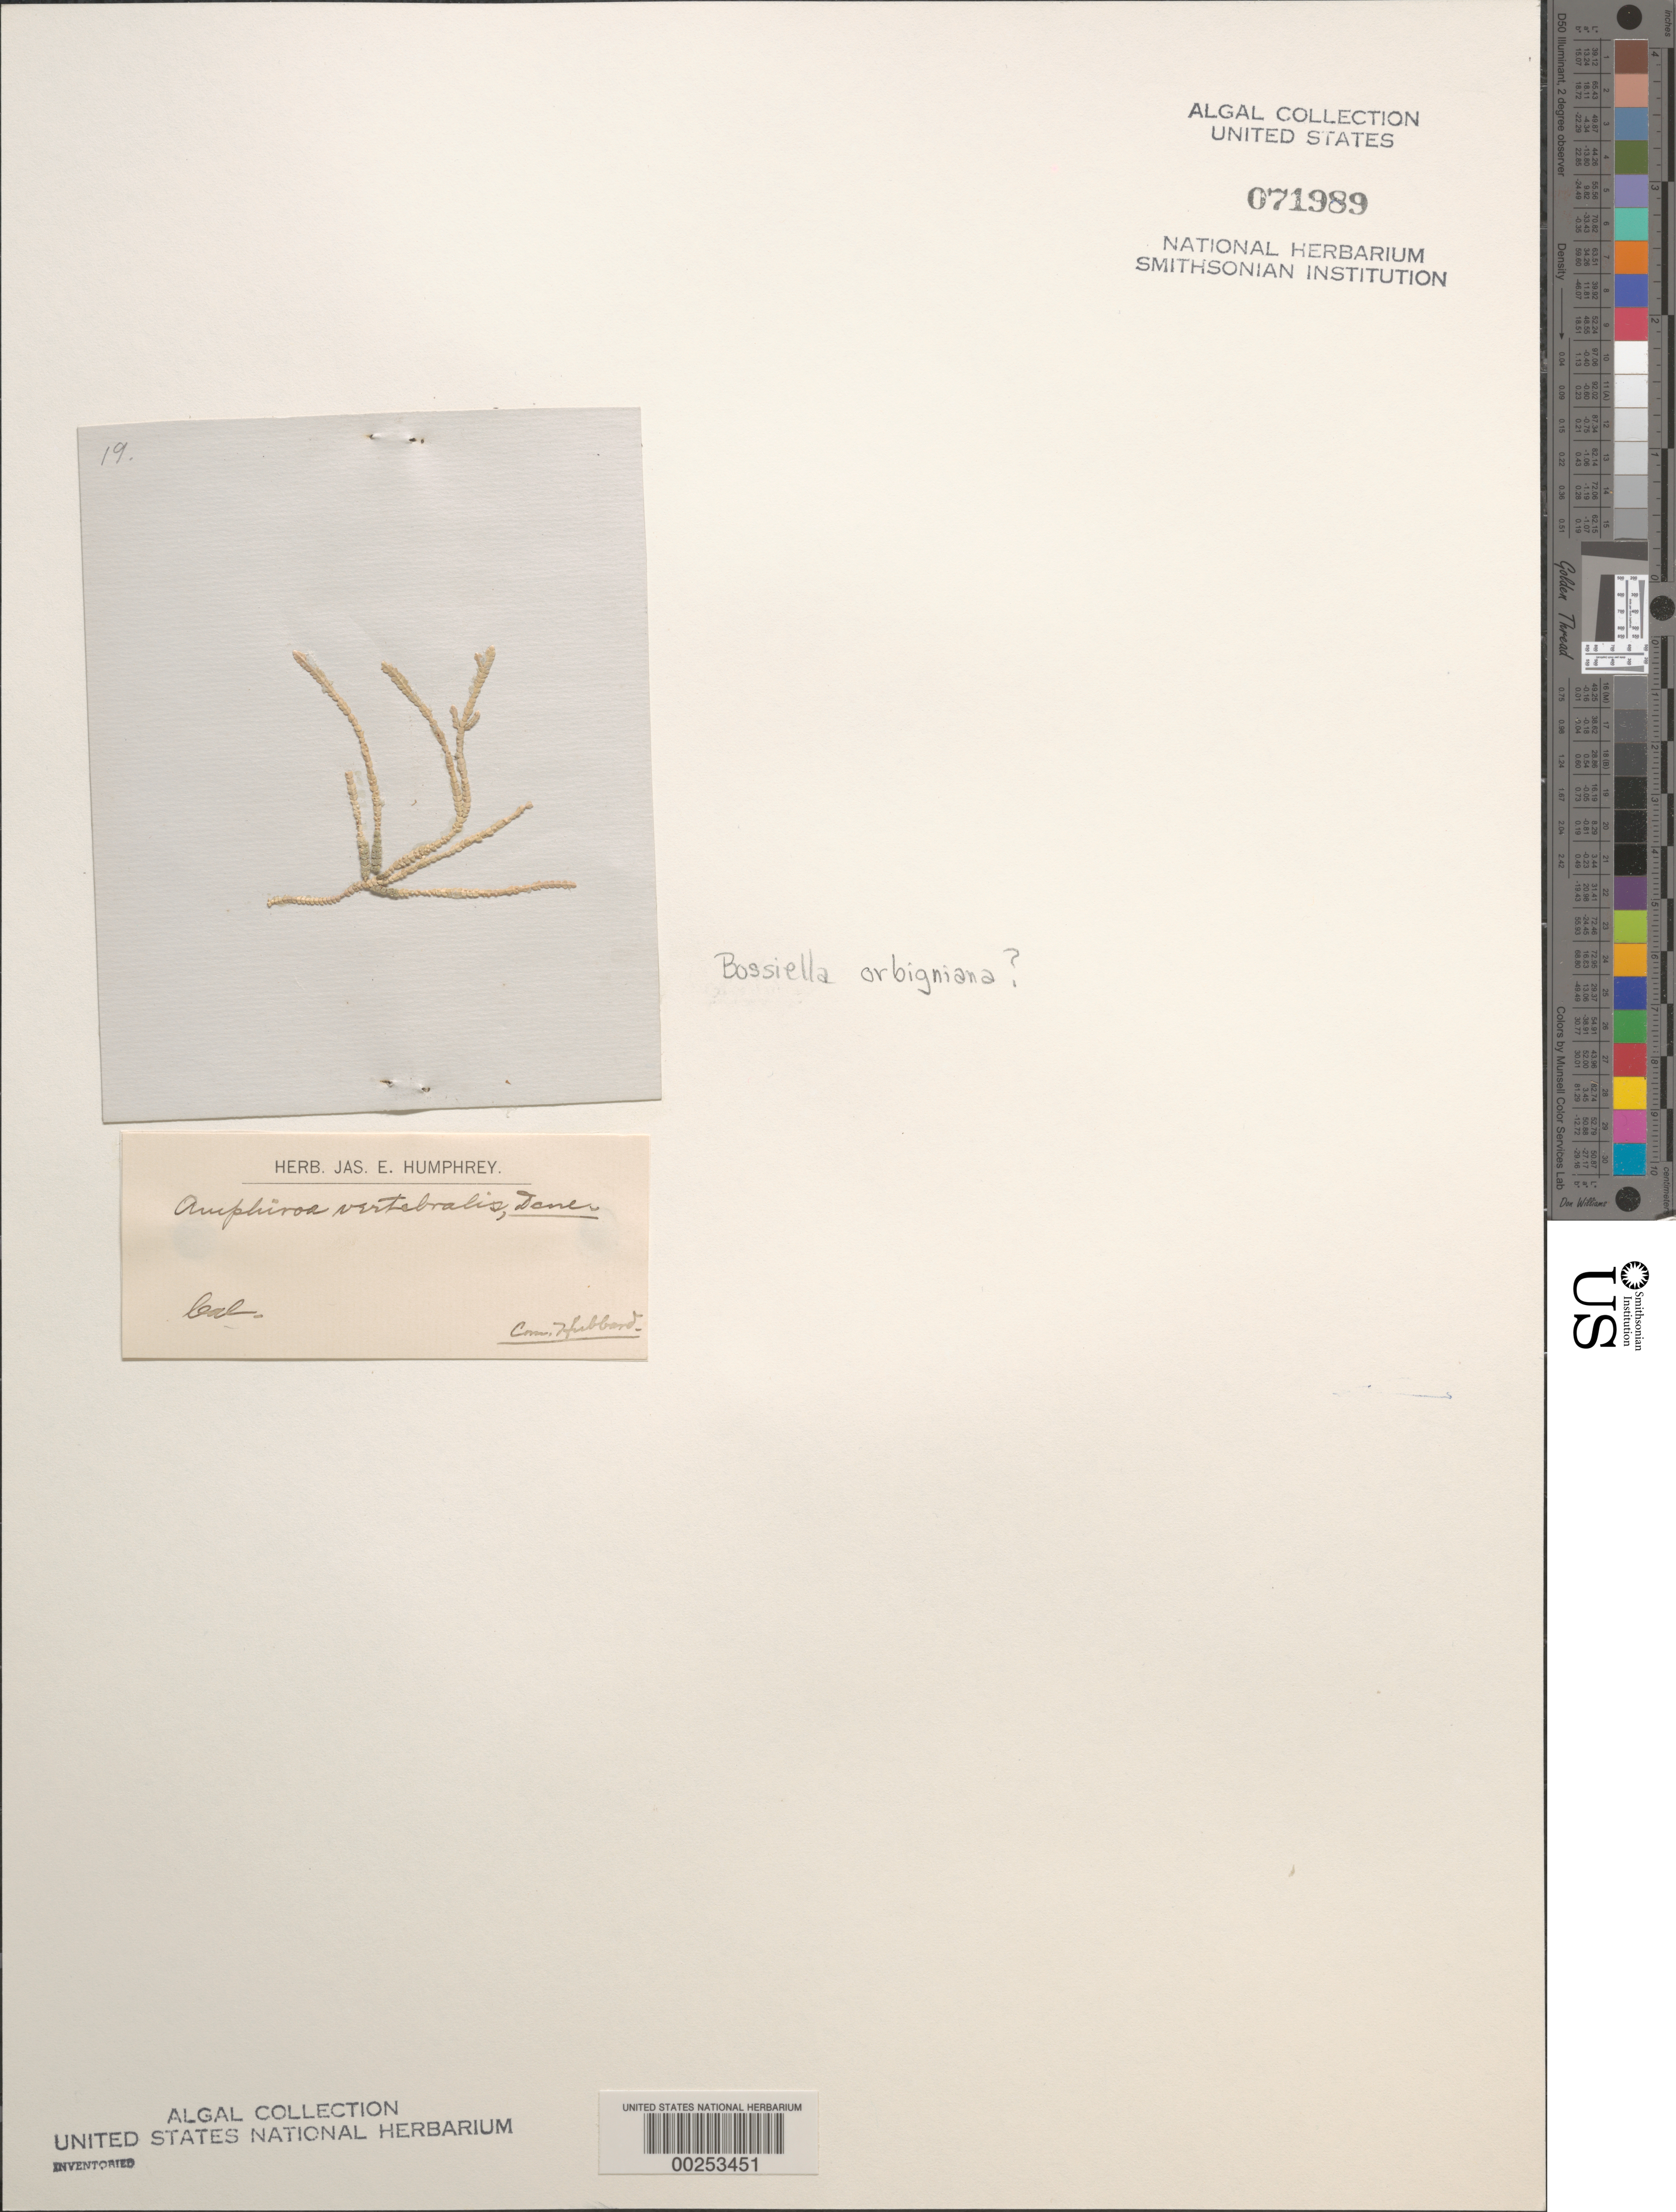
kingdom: Plantae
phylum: Rhodophyta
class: Florideophyceae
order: Corallinales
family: Corallinaceae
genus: Bossiella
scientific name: Bossiella orbigniana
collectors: Hubbard, --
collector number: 19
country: United States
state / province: California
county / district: San Diego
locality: False Bay, San Diego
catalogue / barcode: US 71989